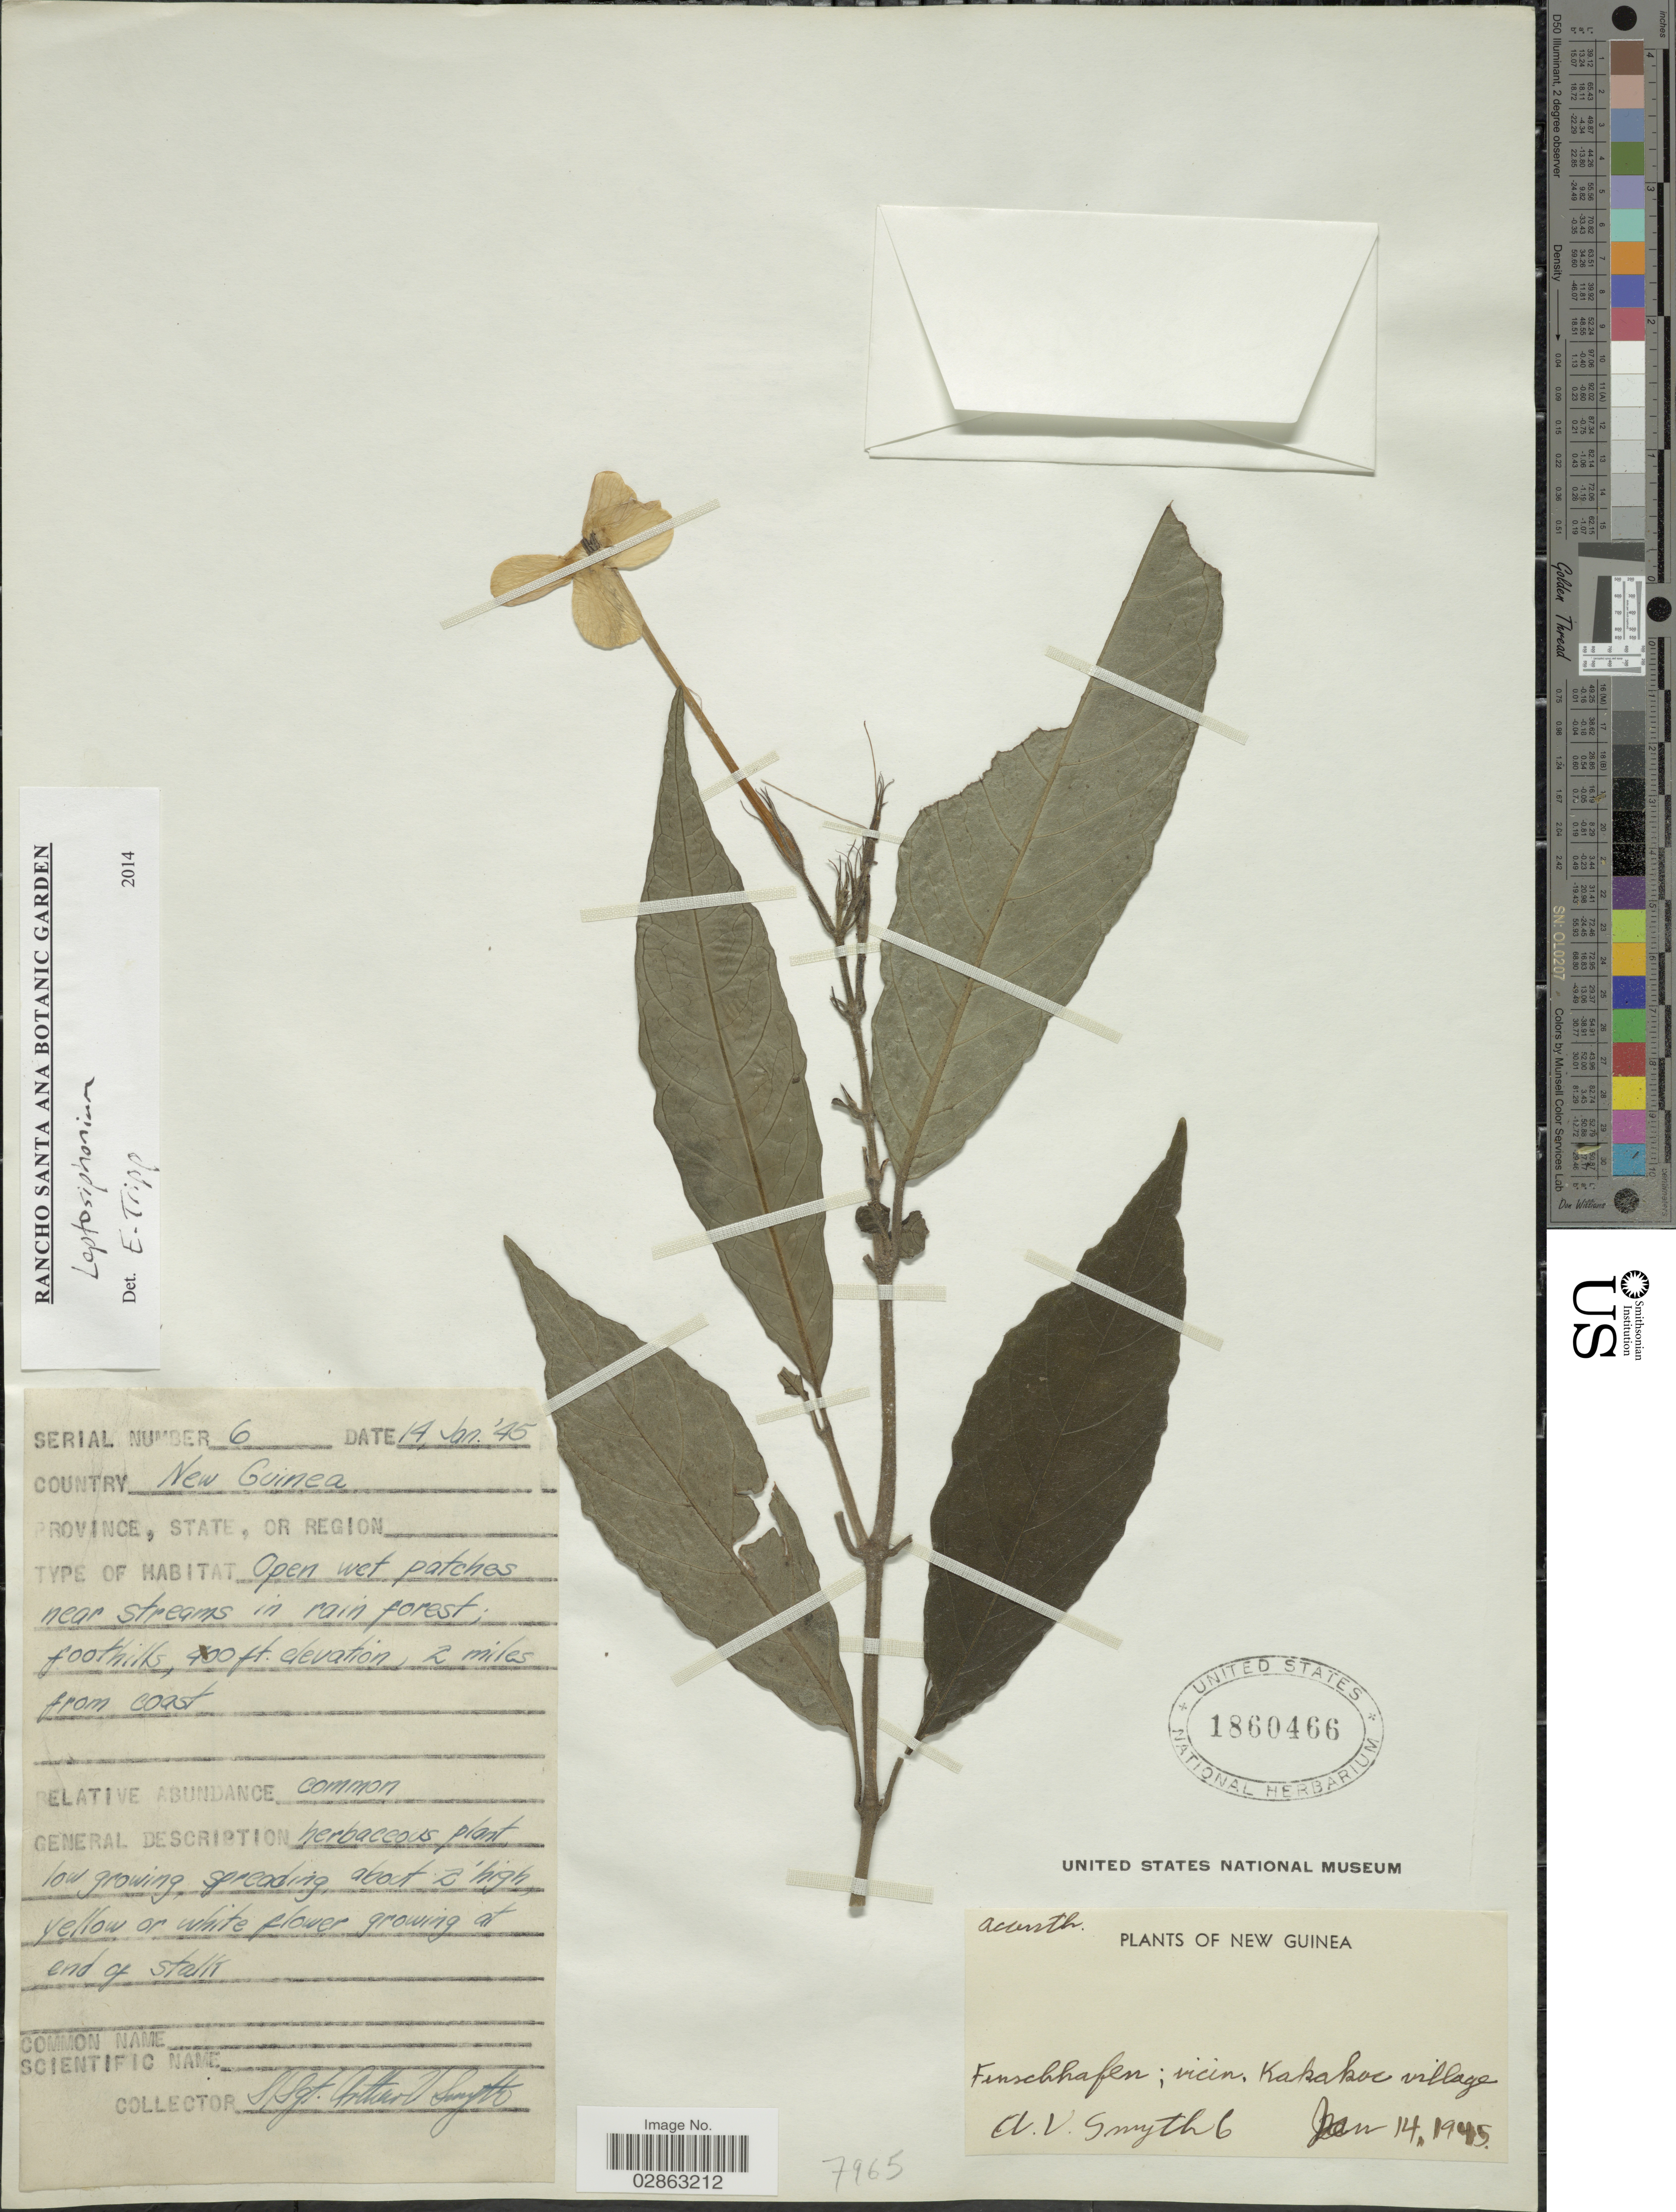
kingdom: Plantae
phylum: Tracheophyta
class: Magnoliopsida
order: Lamiales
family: Acanthaceae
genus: Leptosiphonium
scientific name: Leptosiphonium sp.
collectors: A. V. Smyth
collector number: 6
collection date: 1945-01-14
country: Papua New Guinea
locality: New Guinea. 2 miles from Coast. Fenschhafen; vicin. Kakakoc village.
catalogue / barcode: US 1860466